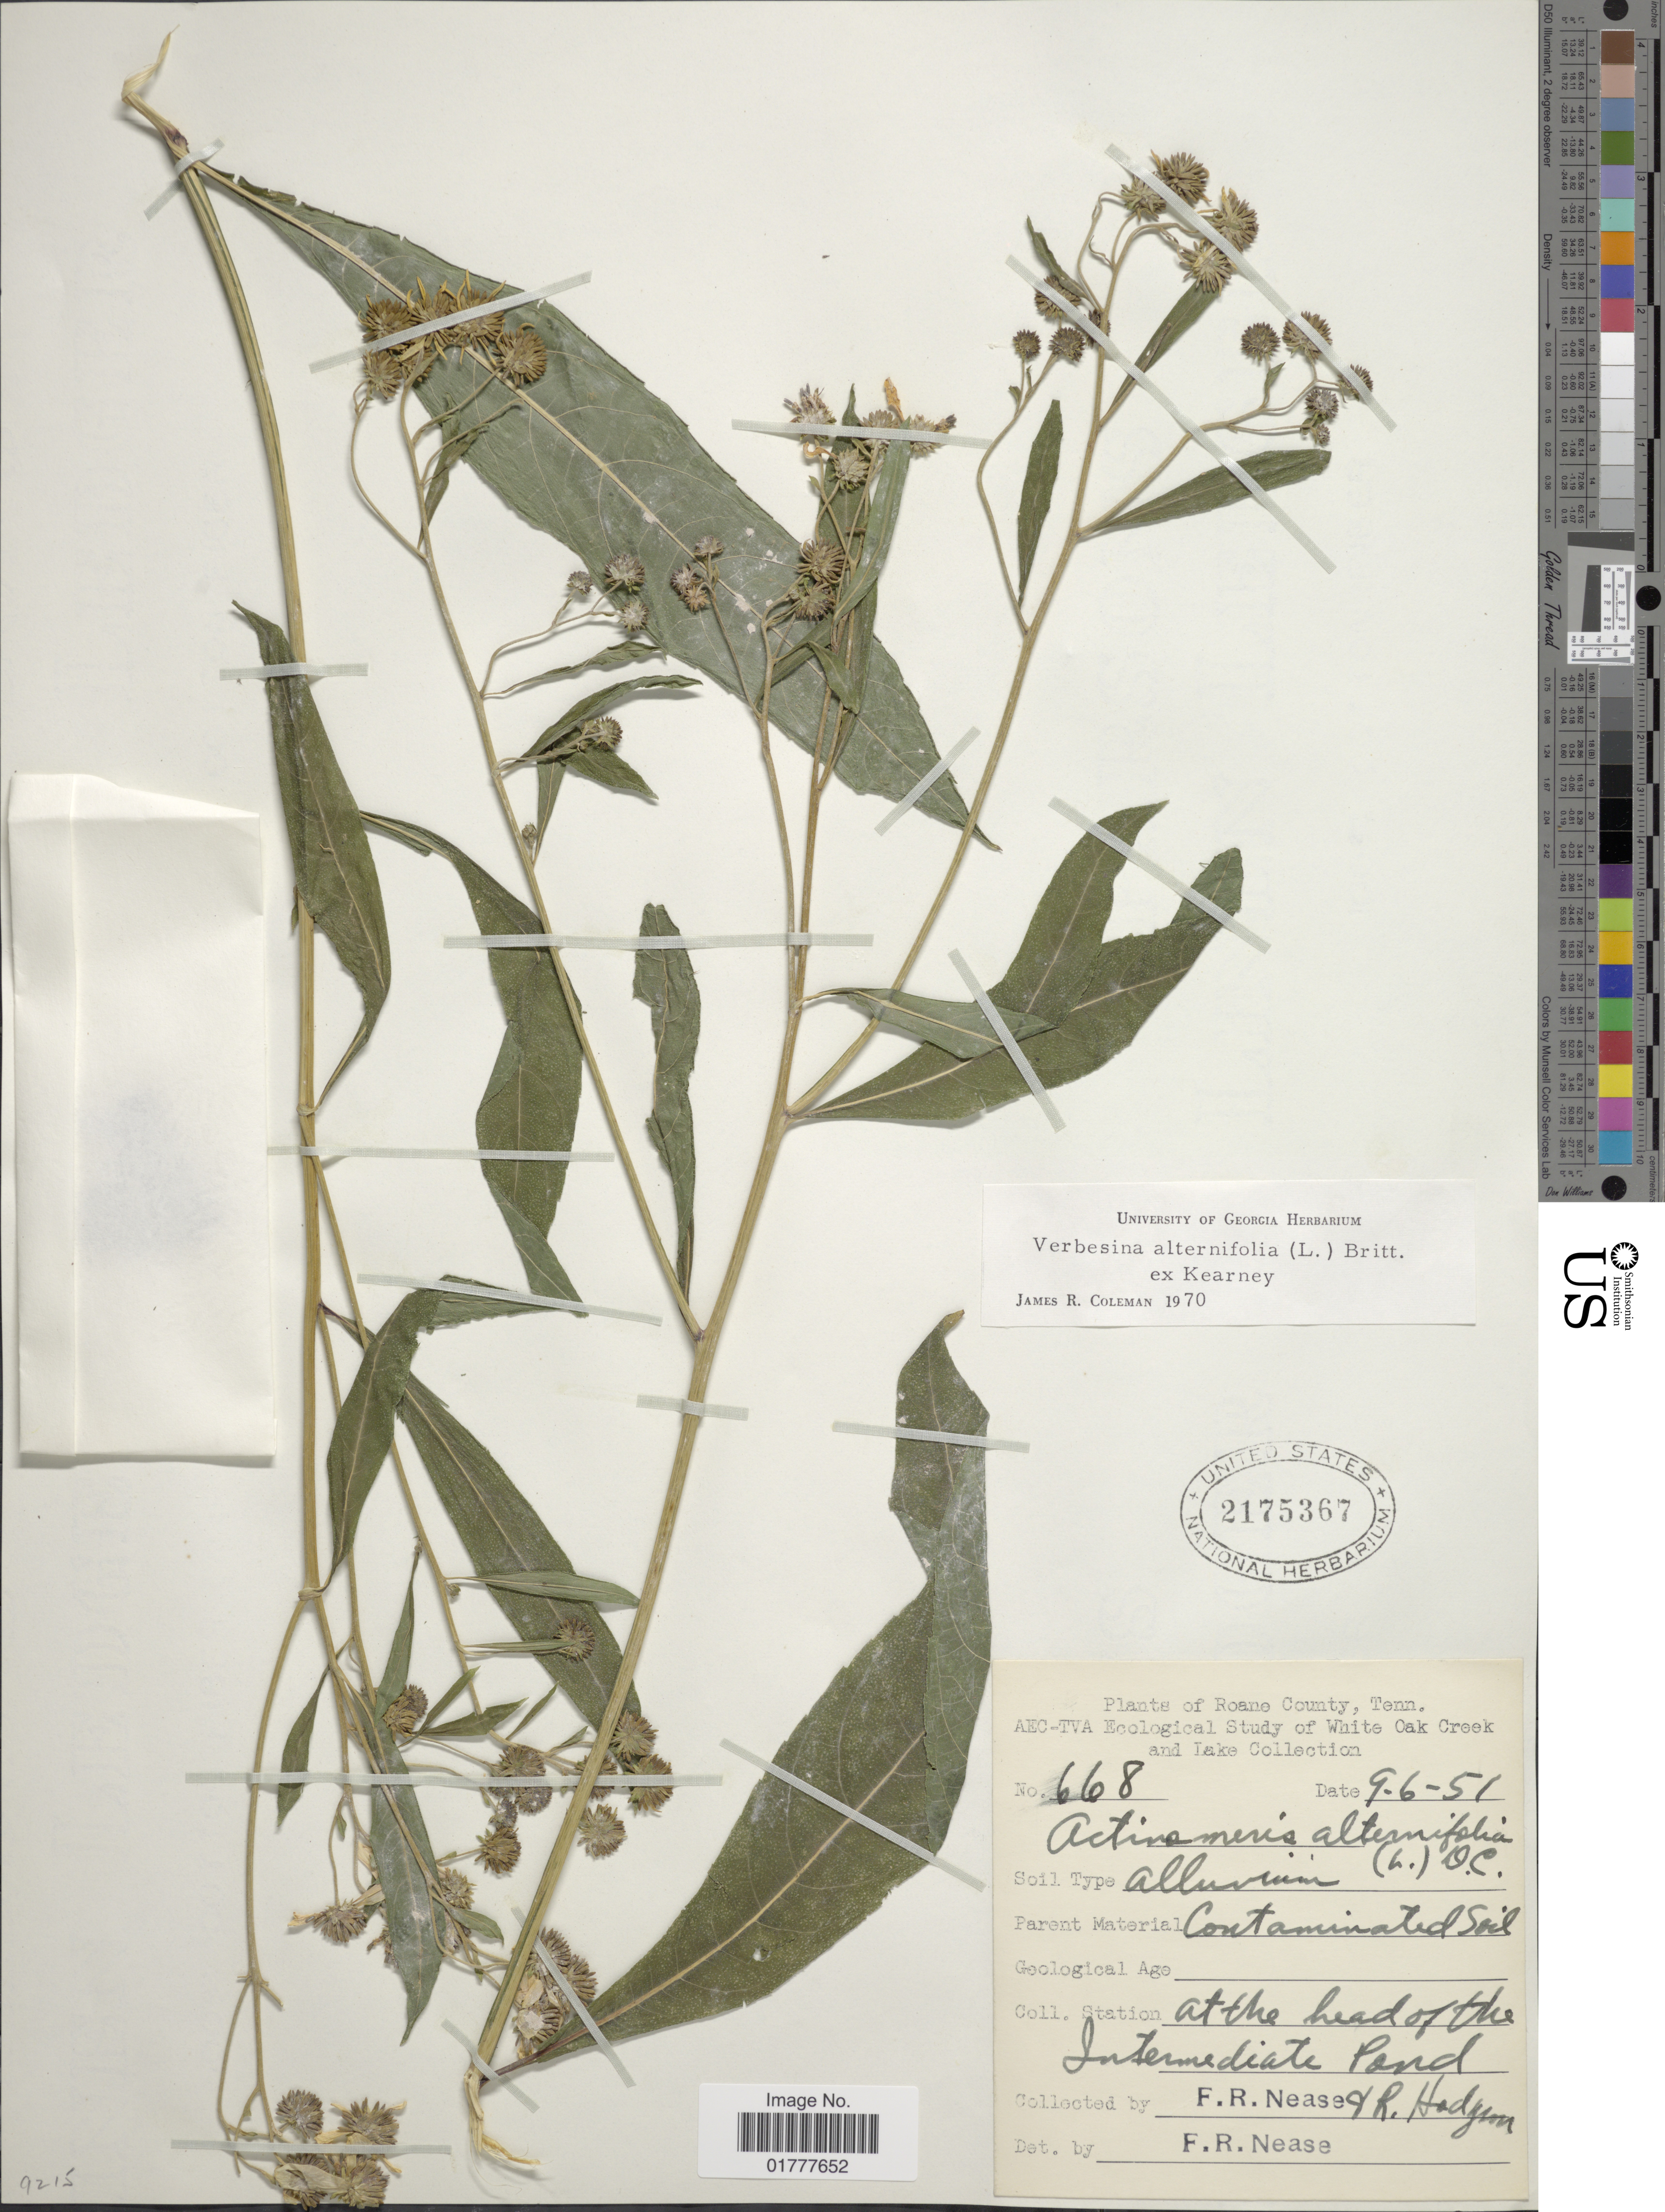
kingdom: Plantae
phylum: Tracheophyta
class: Magnoliopsida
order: Asterales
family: Asteraceae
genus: Actinomeris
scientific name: Actinomeris alternifolia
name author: (L.) DC.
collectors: F. Nease & R. Hodgson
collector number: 668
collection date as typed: Transcribed d/m/y: 9/6/51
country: United States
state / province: Tennessee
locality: Roane County, Tenn. At the head of the Intermediate Pond.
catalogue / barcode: US 2175367